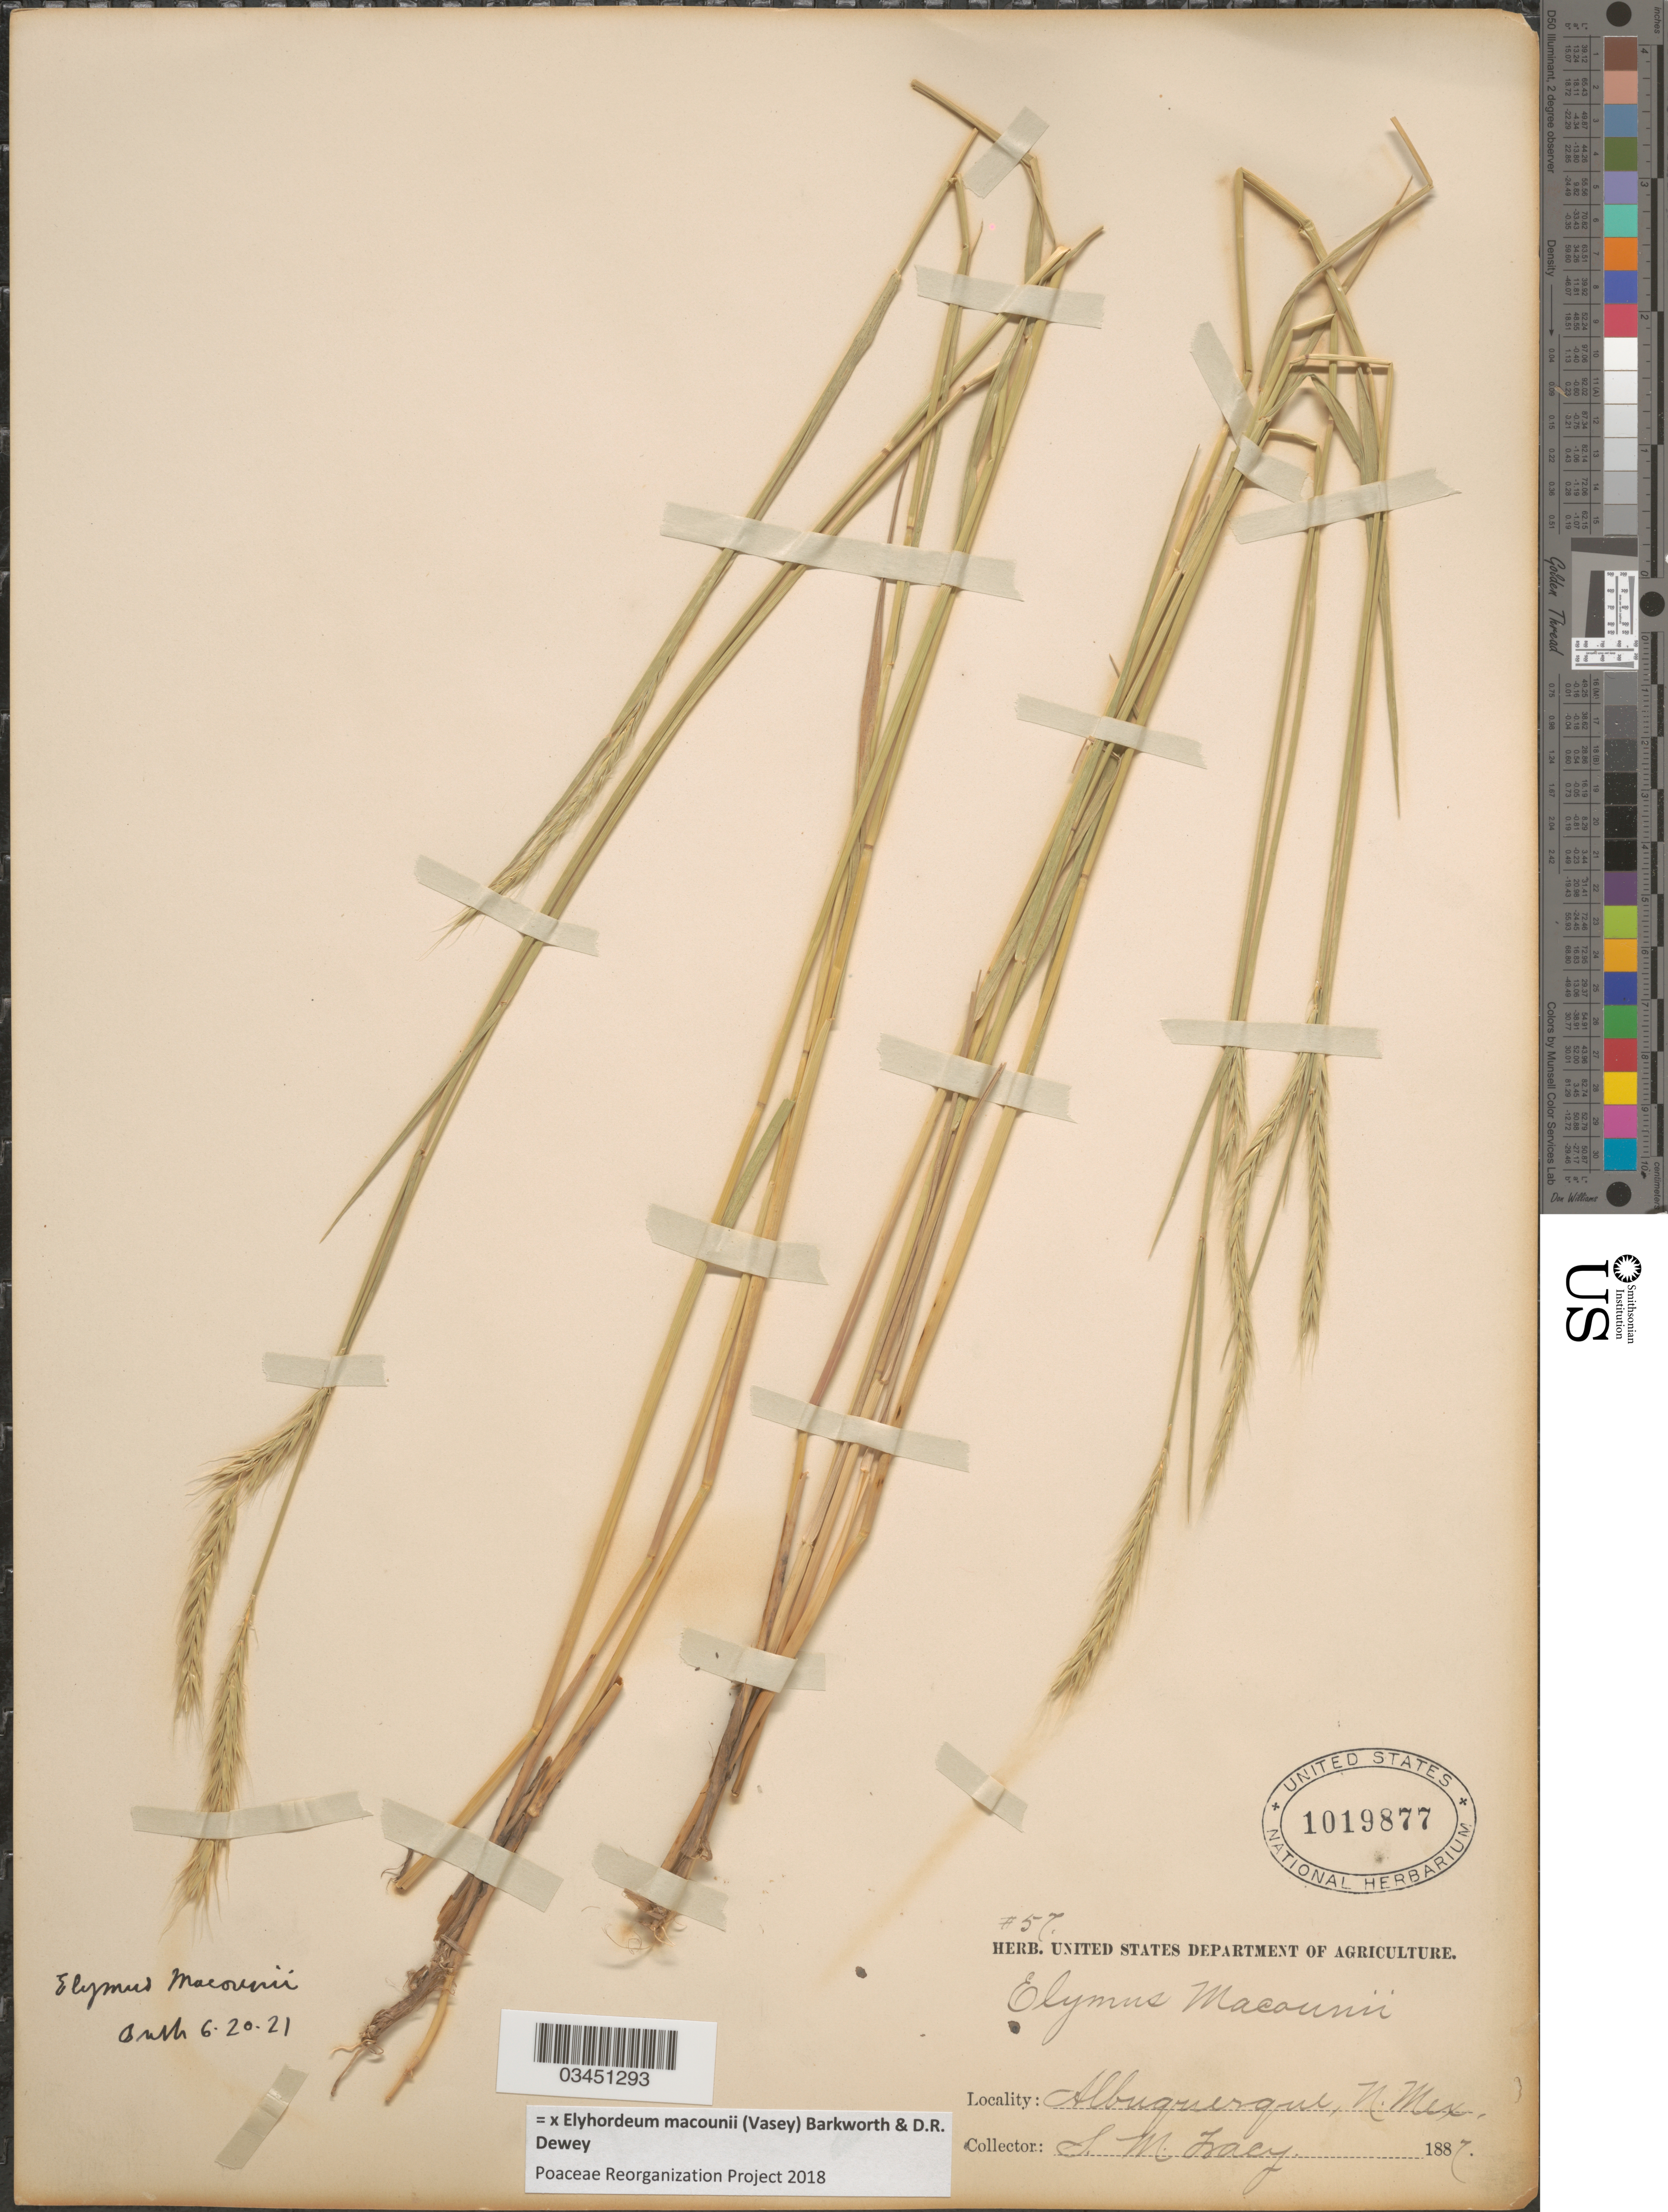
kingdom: Plantae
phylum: Tracheophyta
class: Liliopsida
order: Poales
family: Poaceae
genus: Elyhordeum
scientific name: x Elyhordeum macounii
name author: (Vasey) Barkworth & Dewey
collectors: S. M. Tracy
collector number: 57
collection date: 1887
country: United States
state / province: New Mexico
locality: Albuquerque.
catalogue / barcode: US 1019877